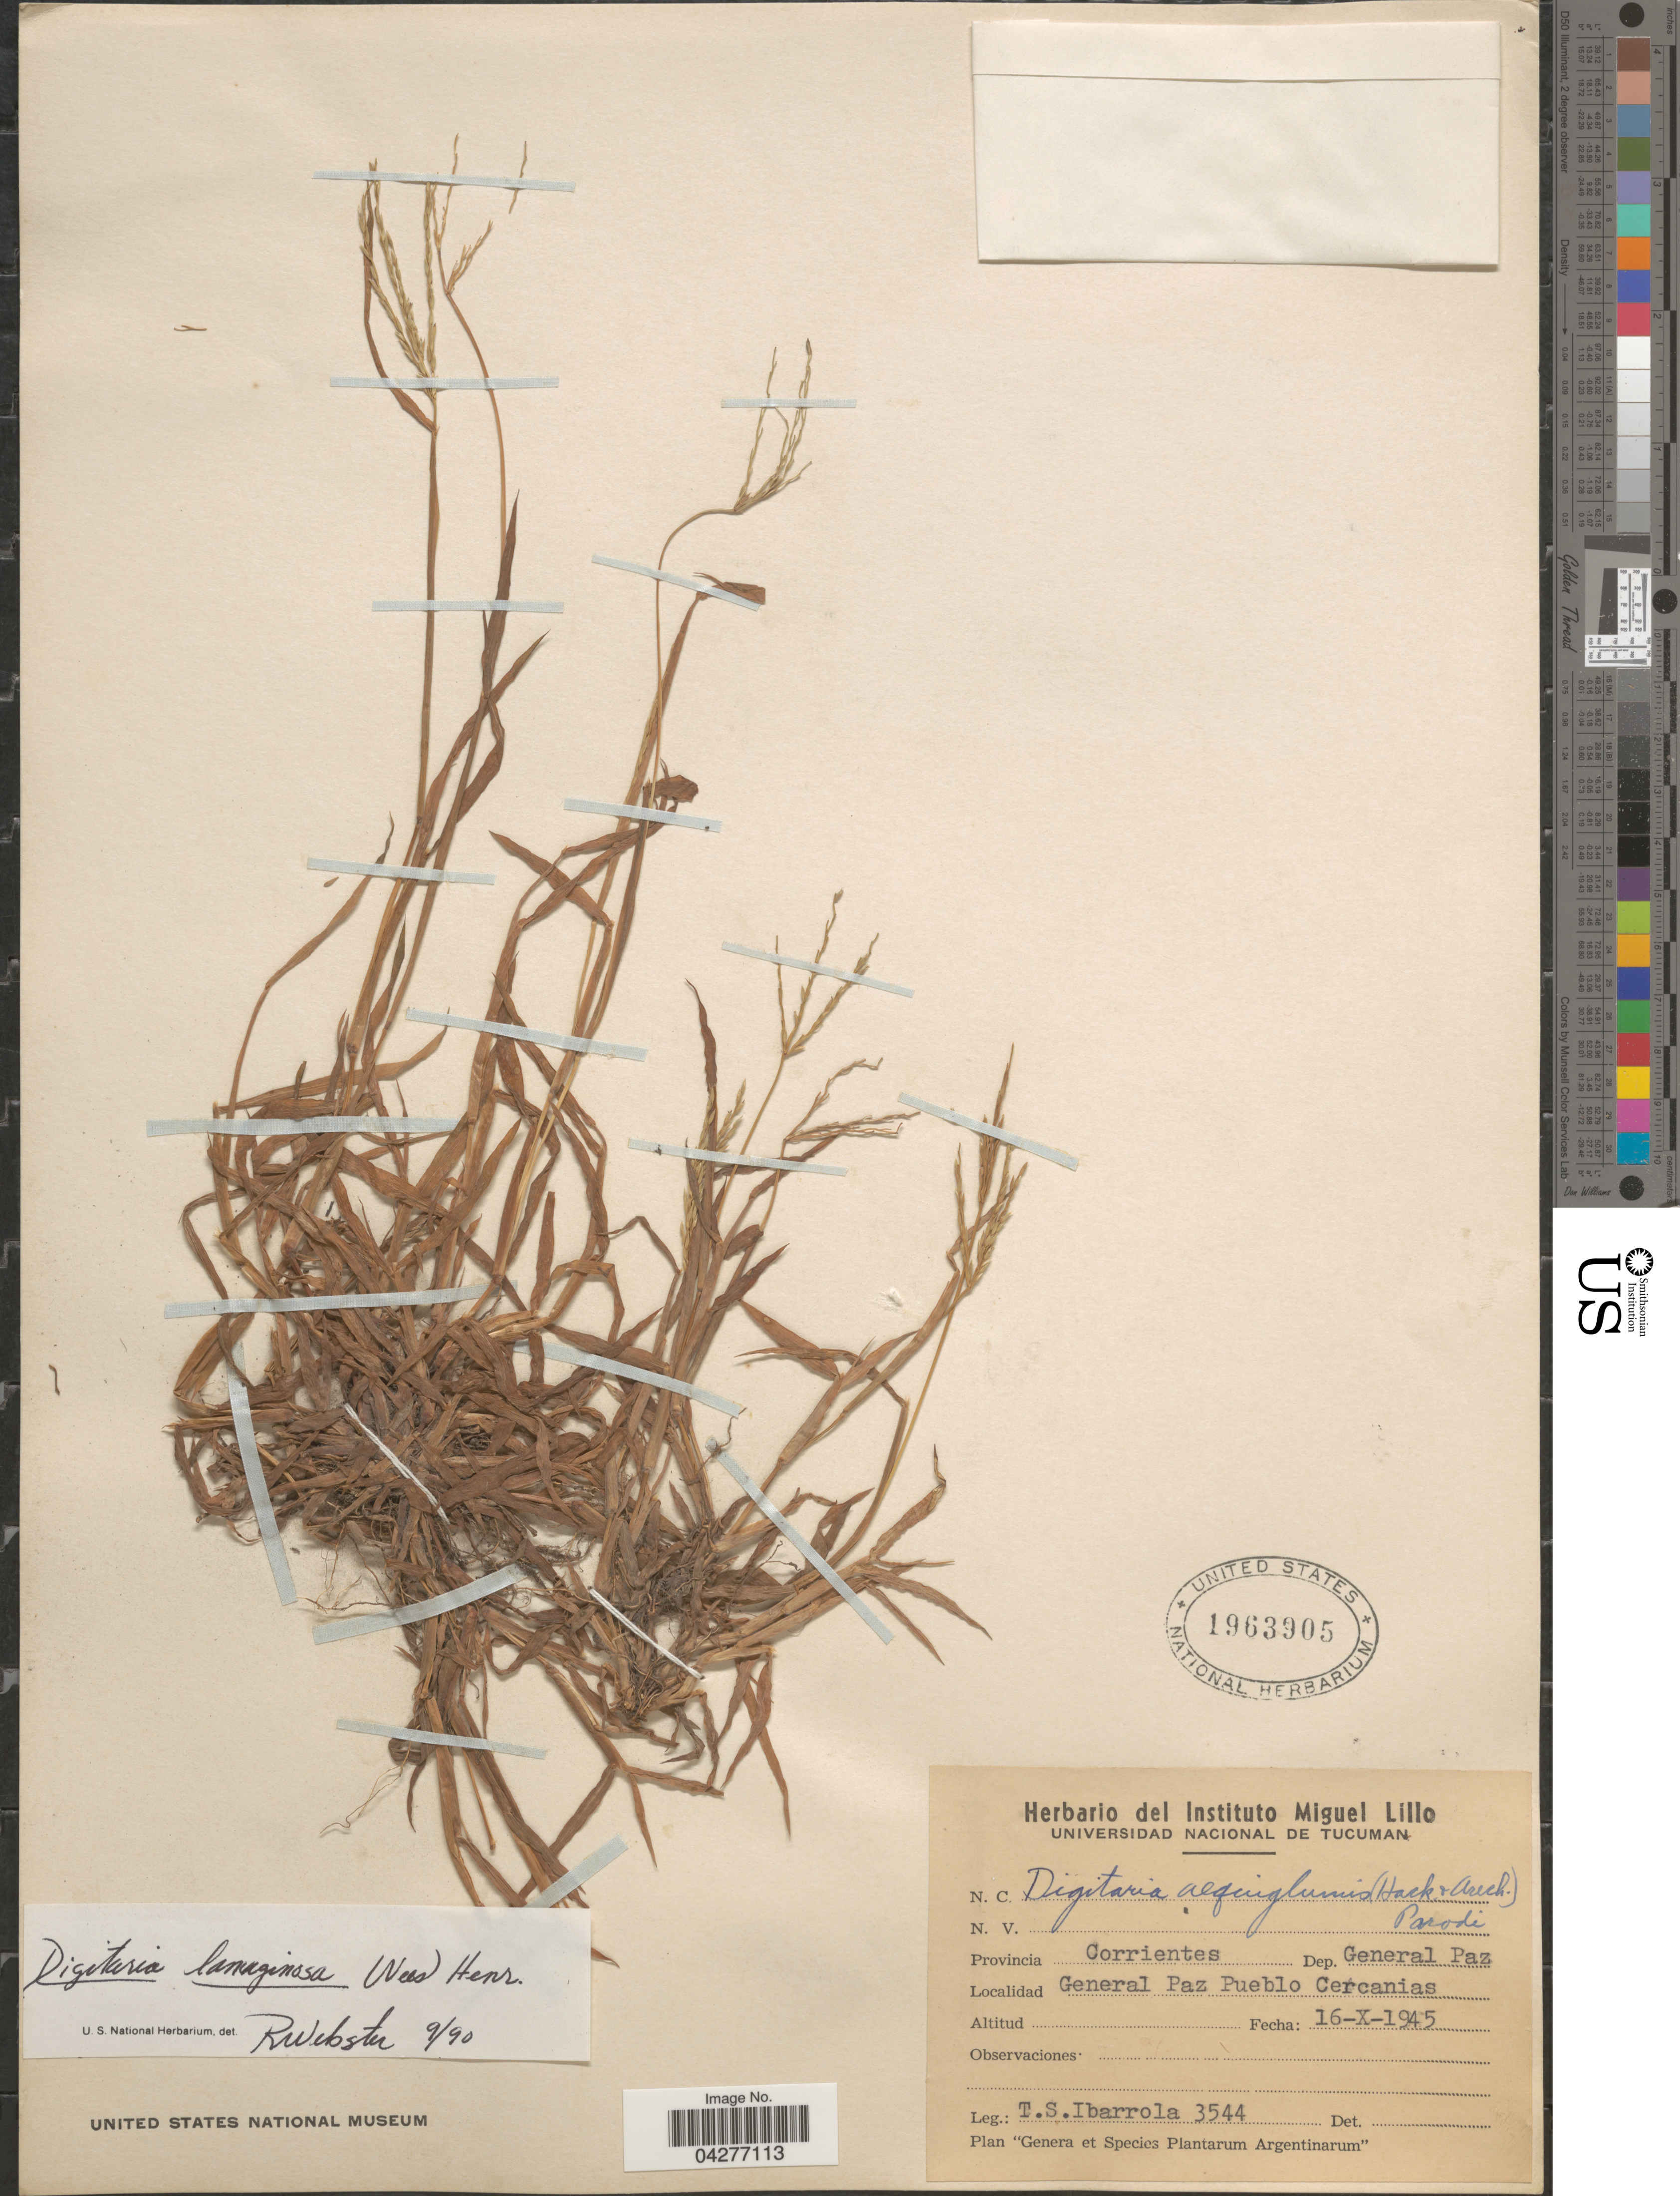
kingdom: Plantae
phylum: Tracheophyta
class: Liliopsida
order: Poales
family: Poaceae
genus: Digitaria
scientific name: Digitaria lanuginosa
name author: (Nees) Henr.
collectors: T. Ibarrola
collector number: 3544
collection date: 1945-10-16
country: Argentina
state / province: Corrientes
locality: Dep. General Paz. General Paz Pueblo Cercanias.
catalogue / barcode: US 1963905